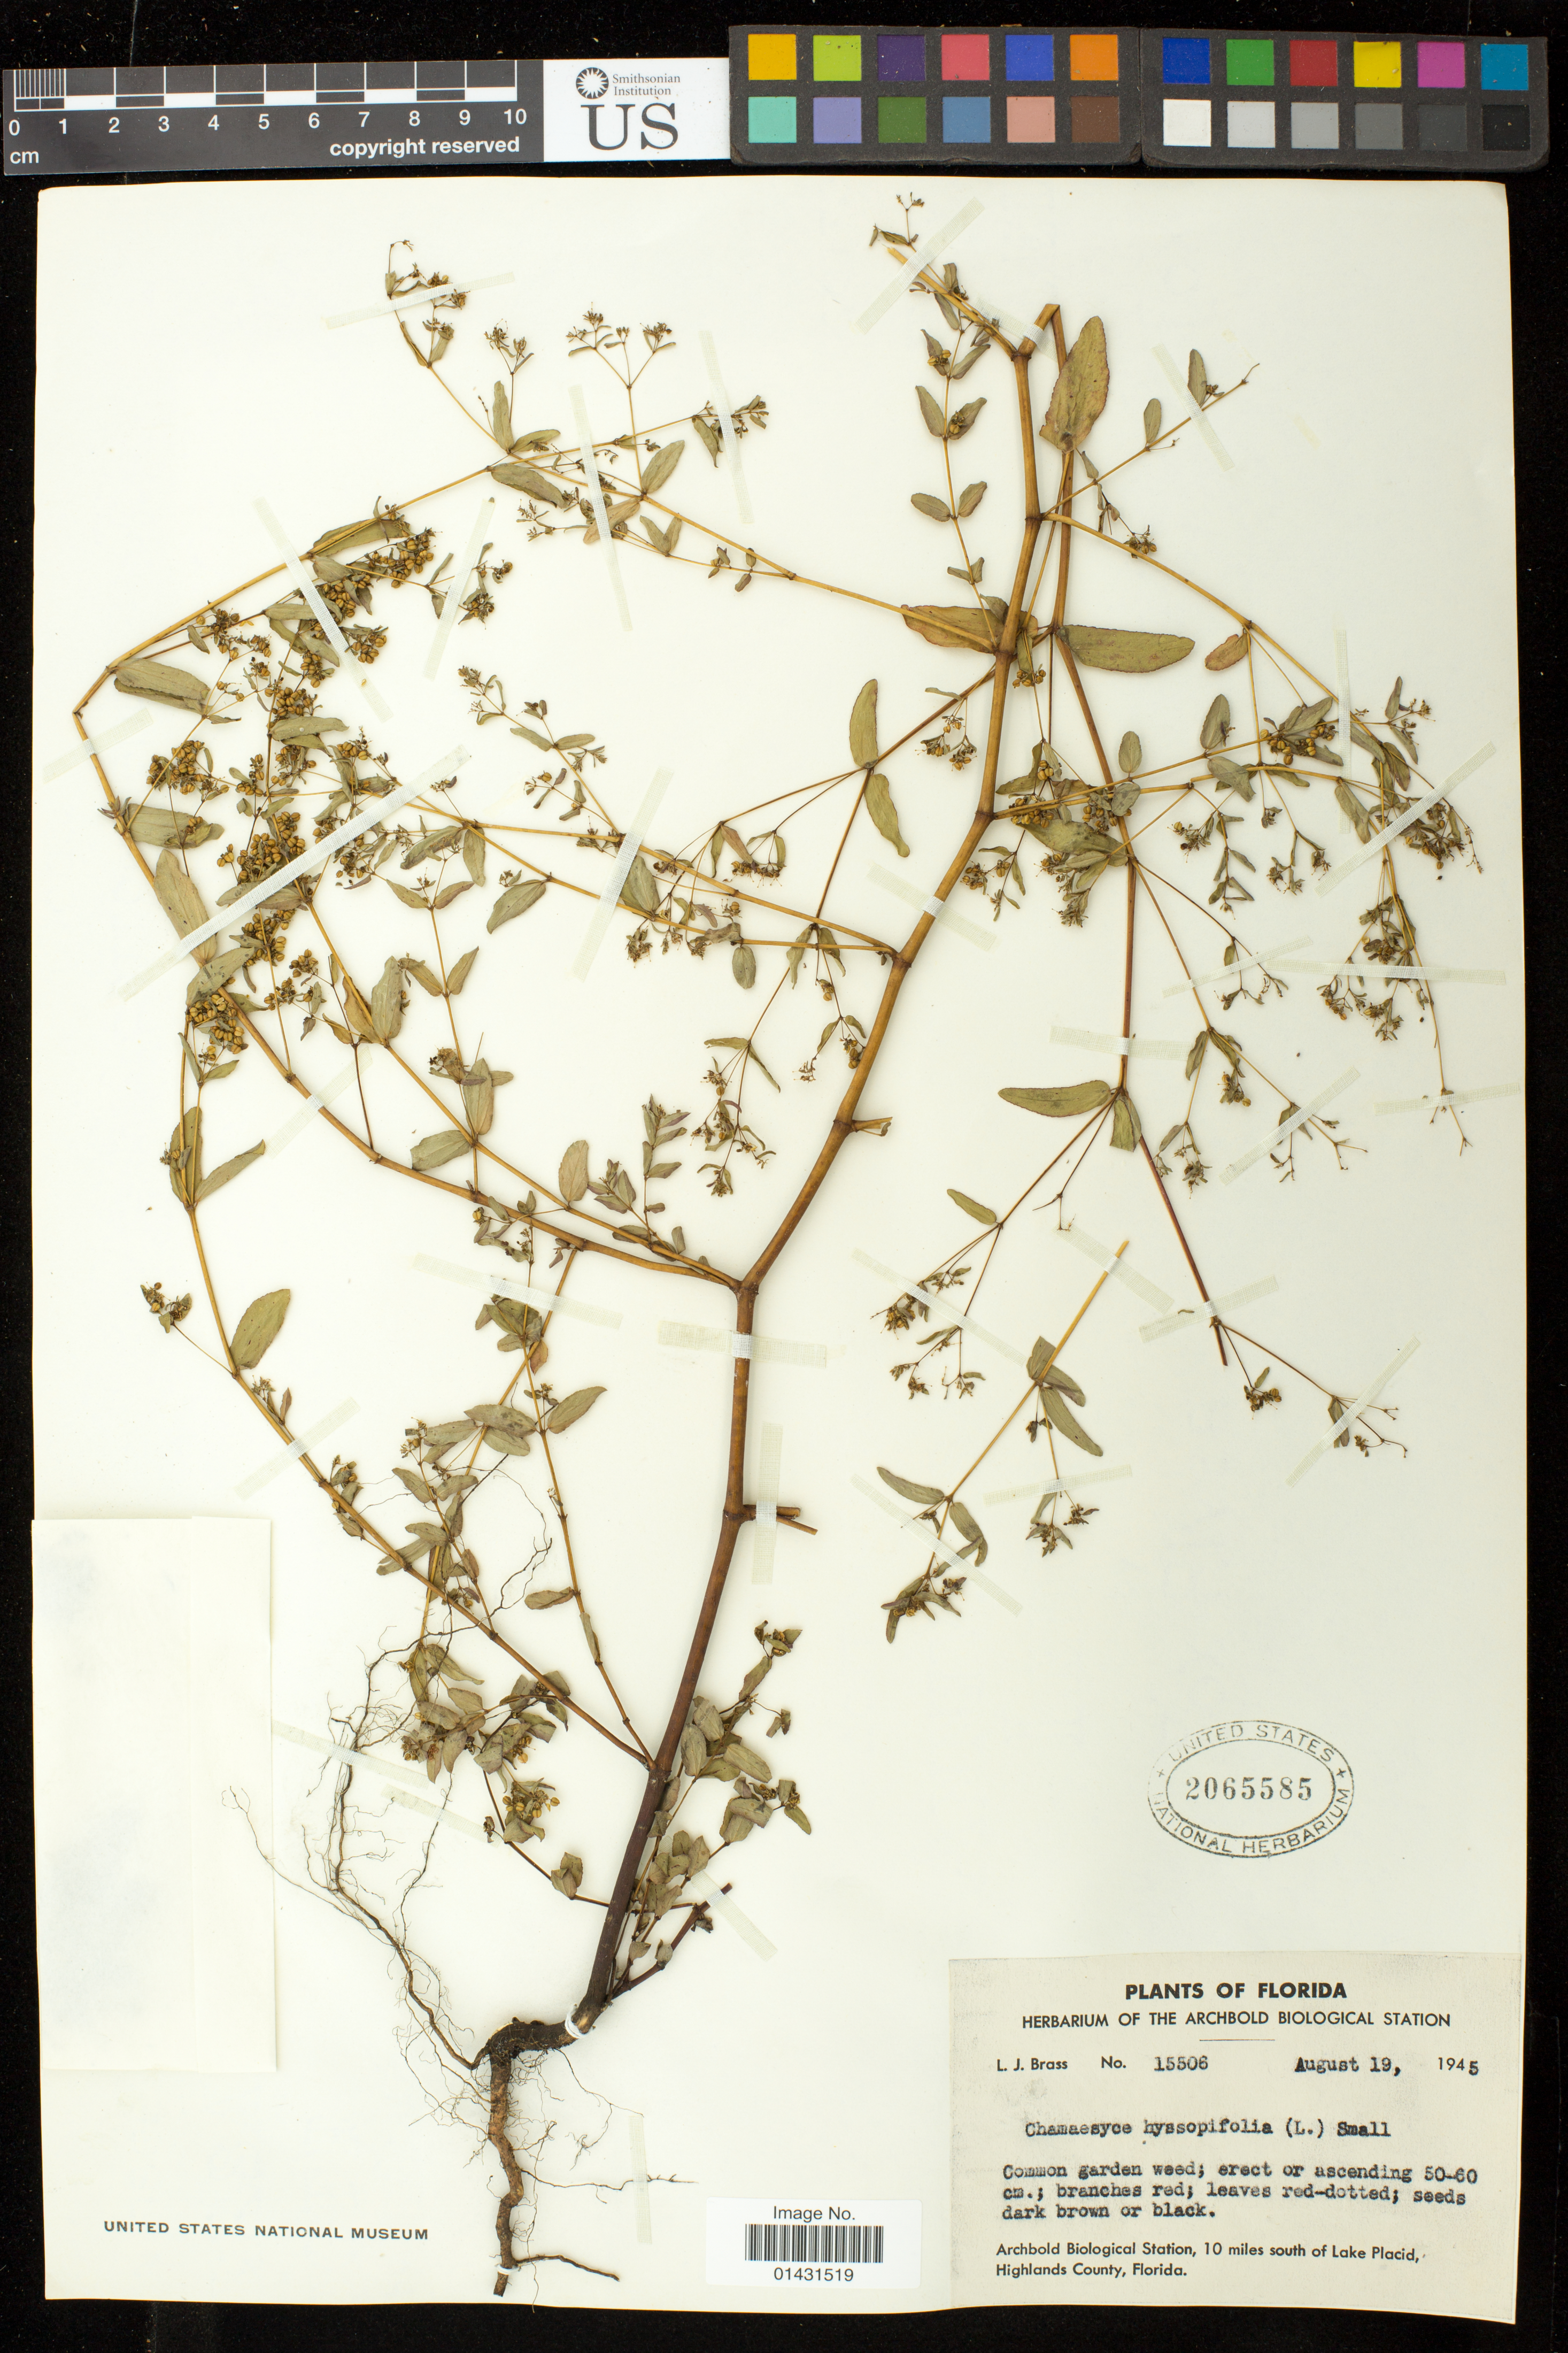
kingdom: Plantae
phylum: Tracheophyta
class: Magnoliopsida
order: Malpighiales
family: Euphorbiaceae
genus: Euphorbia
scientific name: Euphorbia hyssopifolia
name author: L.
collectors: L. J. Brass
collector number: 15506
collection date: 1945-08-19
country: United States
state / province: Florida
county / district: Highlands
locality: Archbold Biological Station, 10 miles south of Lake Placid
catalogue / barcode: US 2065585